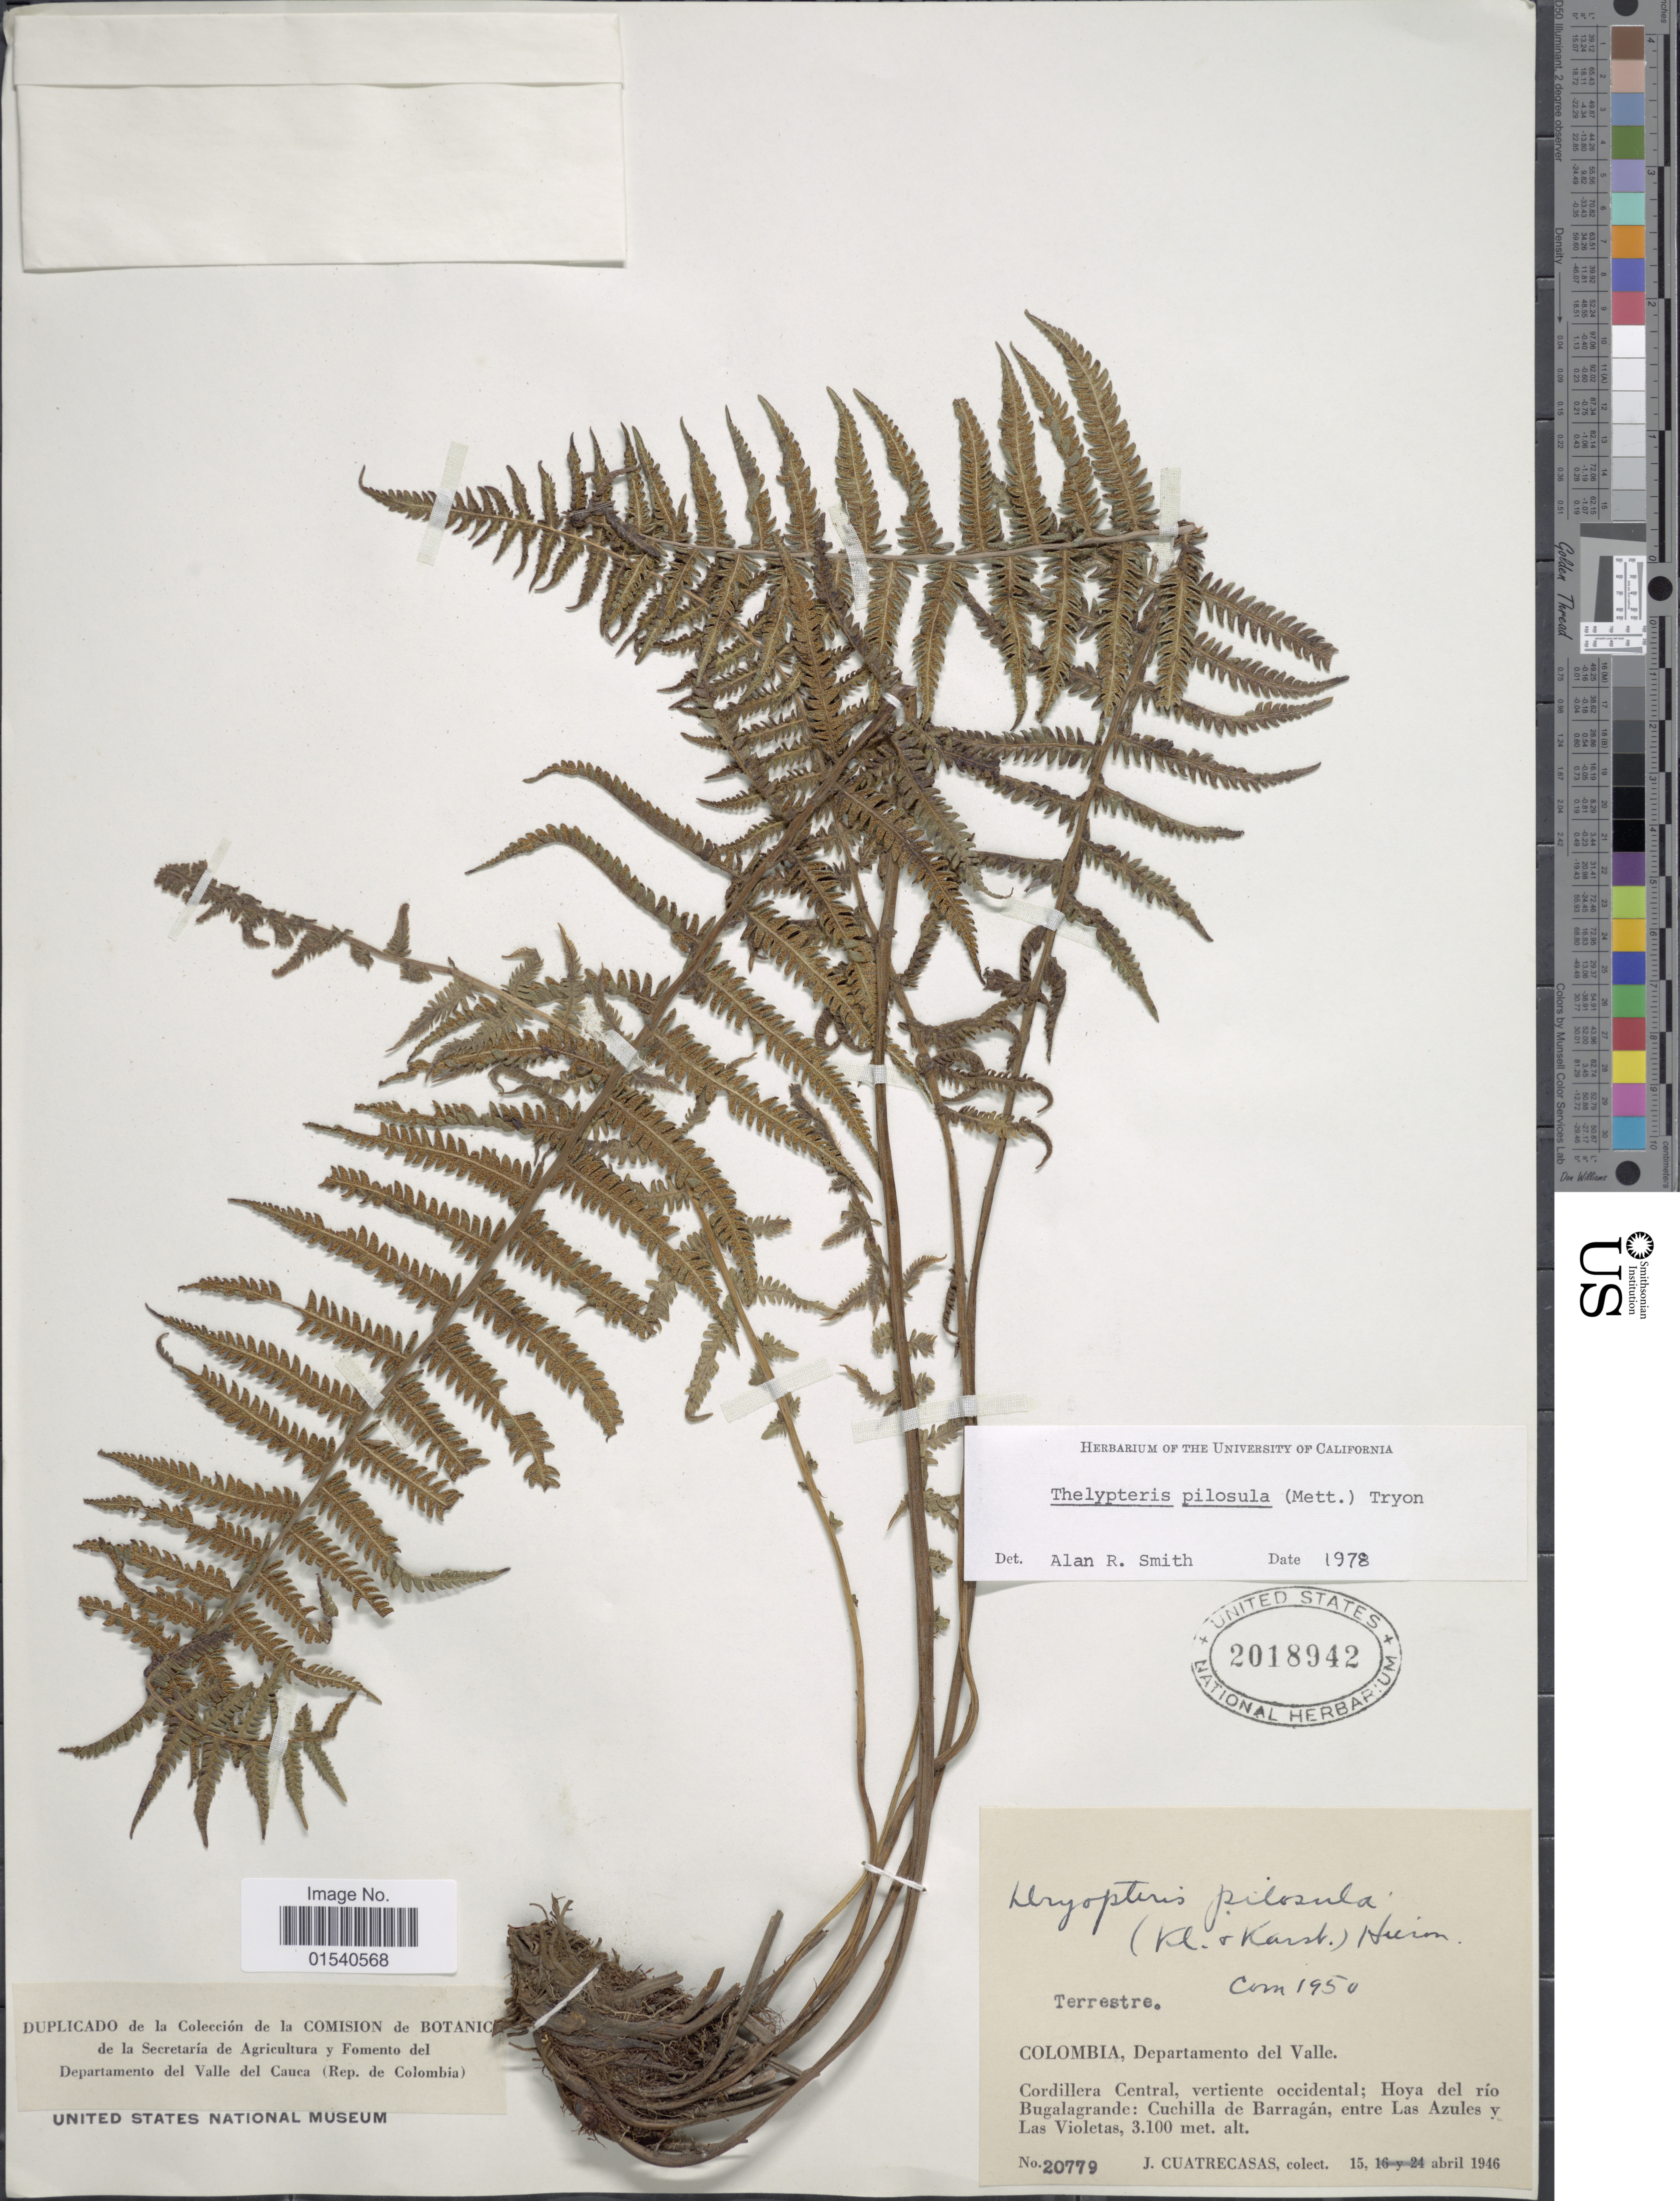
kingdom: Plantae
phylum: Tracheophyta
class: Polypodiopsida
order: Polypodiales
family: Thelypteridaceae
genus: Amauropelta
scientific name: Amauropelta pilosula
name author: (Klotzsch & H. Karst.) Á. Löve & D. Löve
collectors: J. Cuatrecasas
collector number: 20779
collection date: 1946-04-15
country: Colombia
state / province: Valle del Cauca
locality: Departamento del Valle, Cordillera Central, vertiente occidental; Hoya del río Bugalagrande: Cuchilla de Barragán, entre Las Azules y Las Violetas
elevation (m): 3100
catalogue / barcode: US 2018942